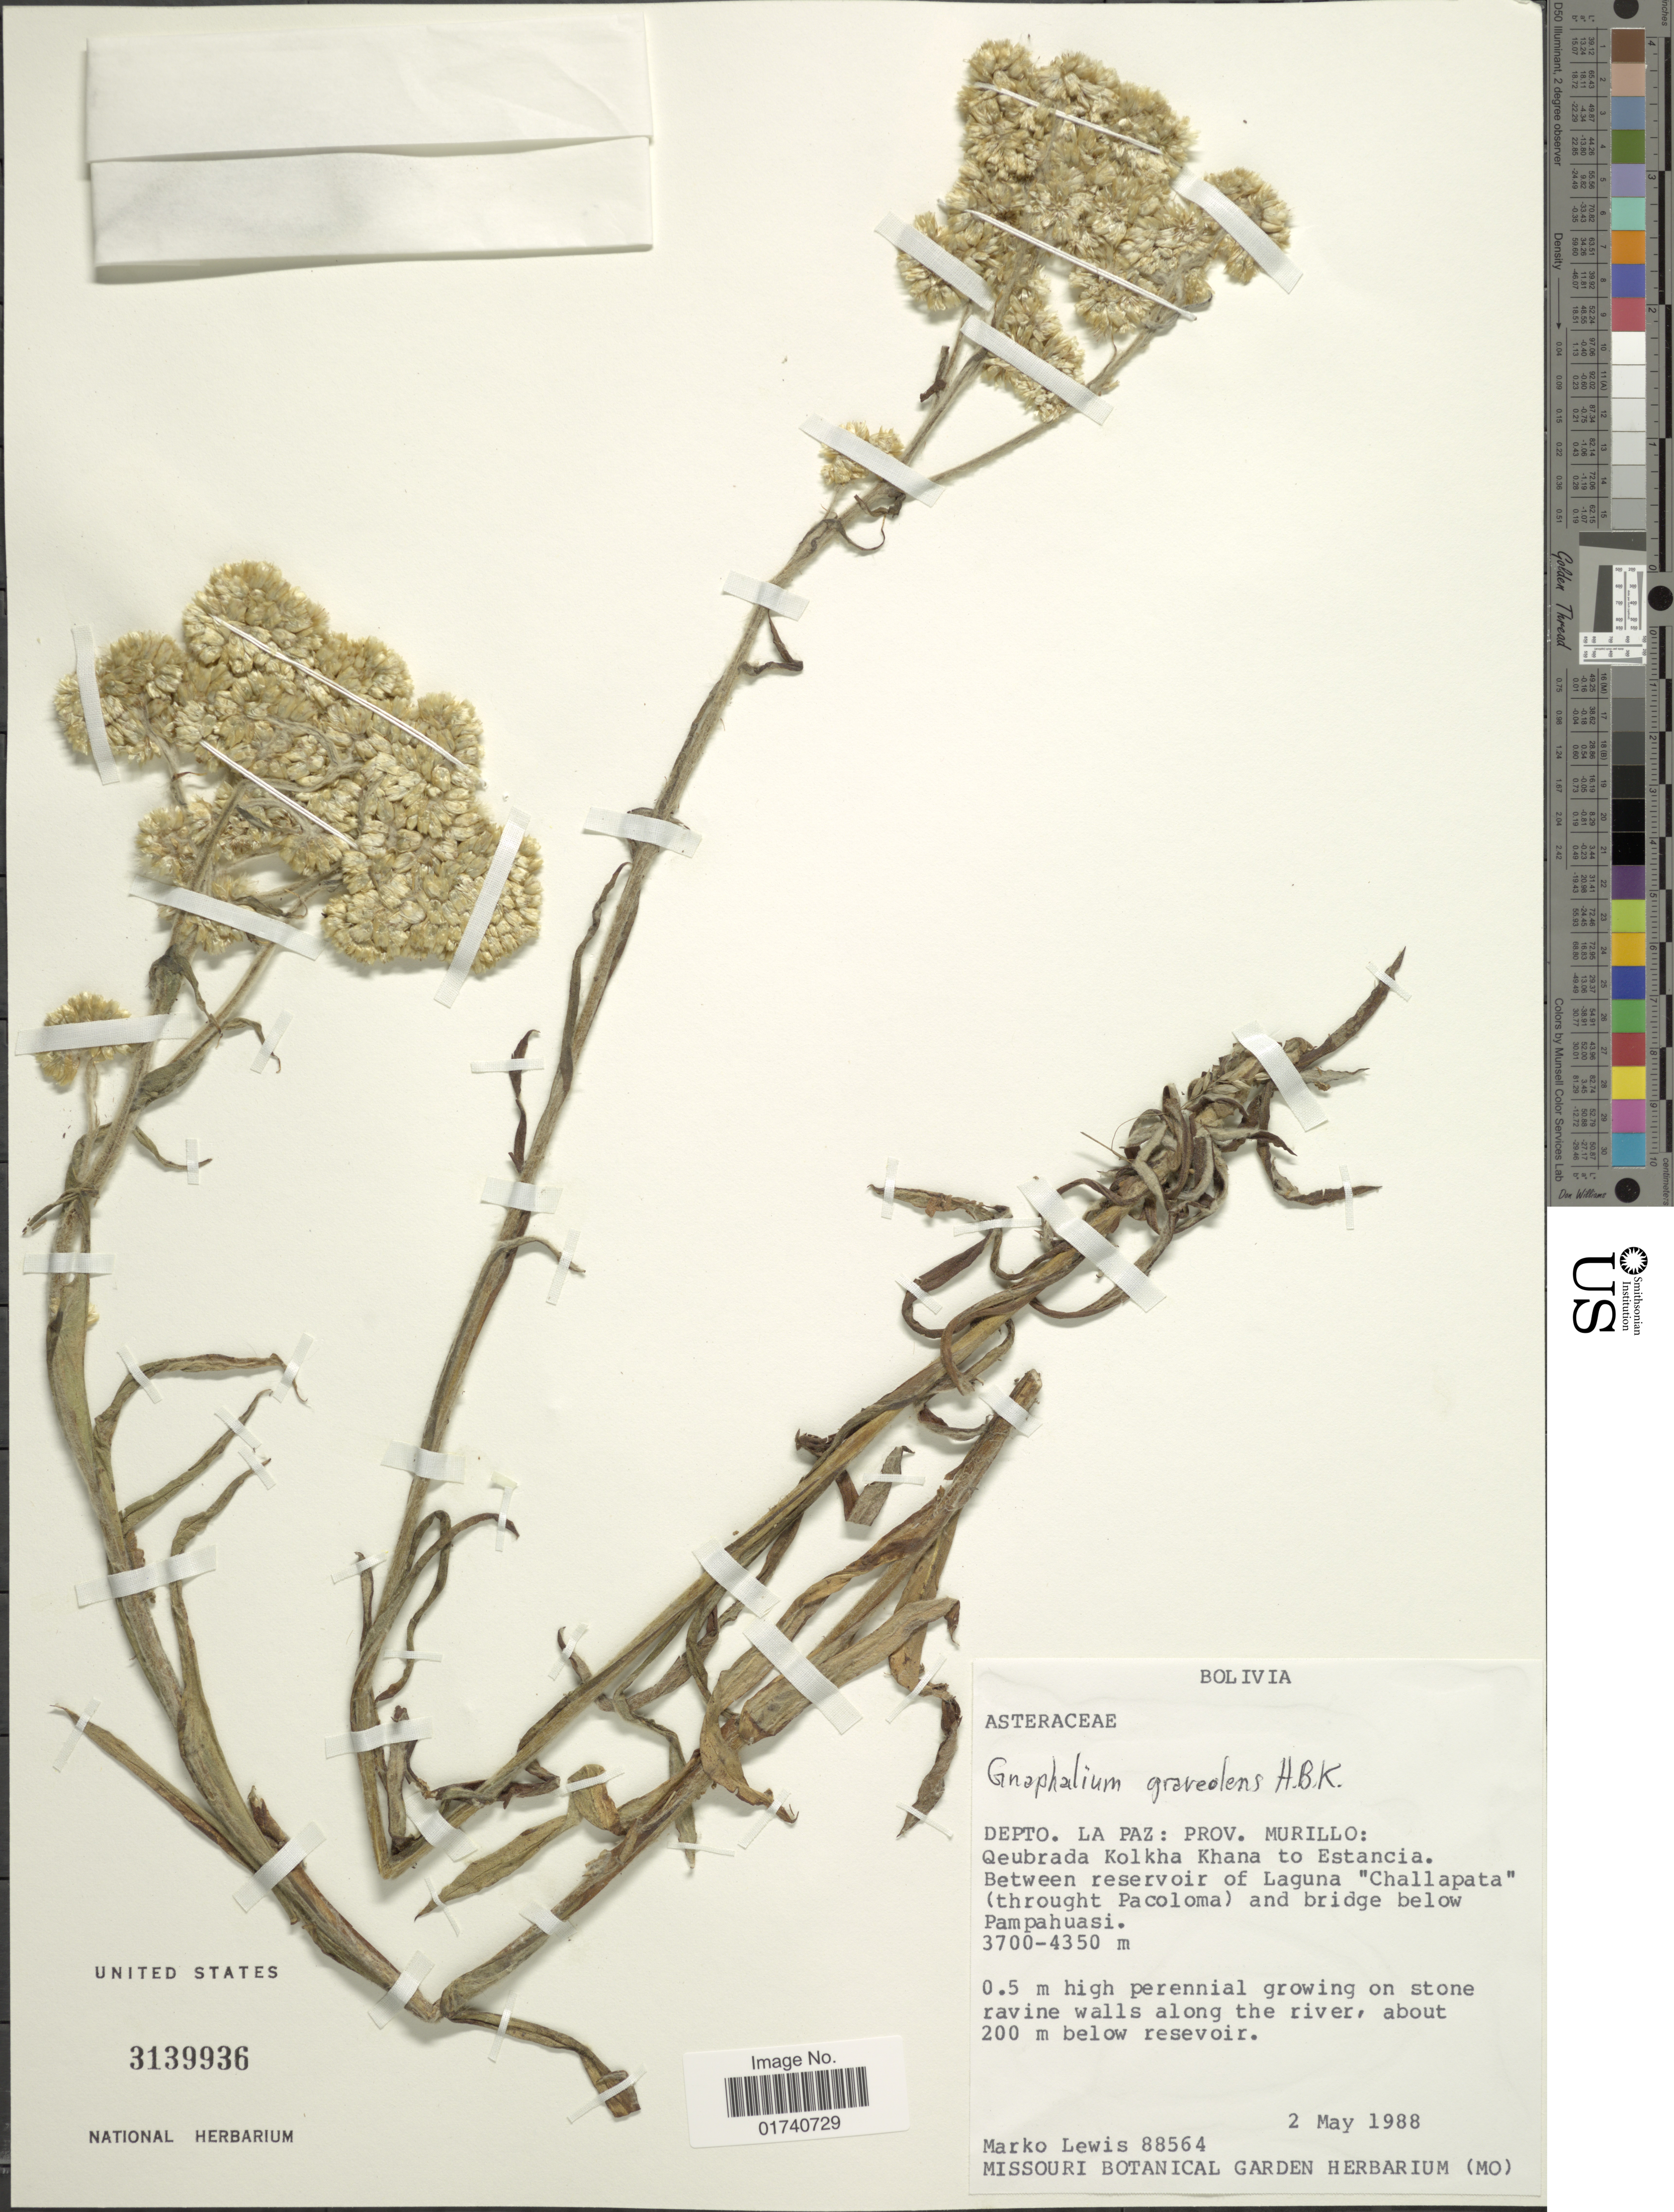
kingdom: Plantae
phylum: Tracheophyta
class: Magnoliopsida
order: Asterales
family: Asteraceae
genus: Pseudognaphalium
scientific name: Pseudognaphalium graveolens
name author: Anderb.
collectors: M. A. Lewis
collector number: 88564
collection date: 1988-05-02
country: Bolivia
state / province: La Paz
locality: Prov. Murillo: Qeubrada Kolkha Khana to Estancia. Between reservoir of Laguna 'Challapata' (throught Pacoloma) and bridge below Pampahuasi.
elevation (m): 3700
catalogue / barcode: US 3139936